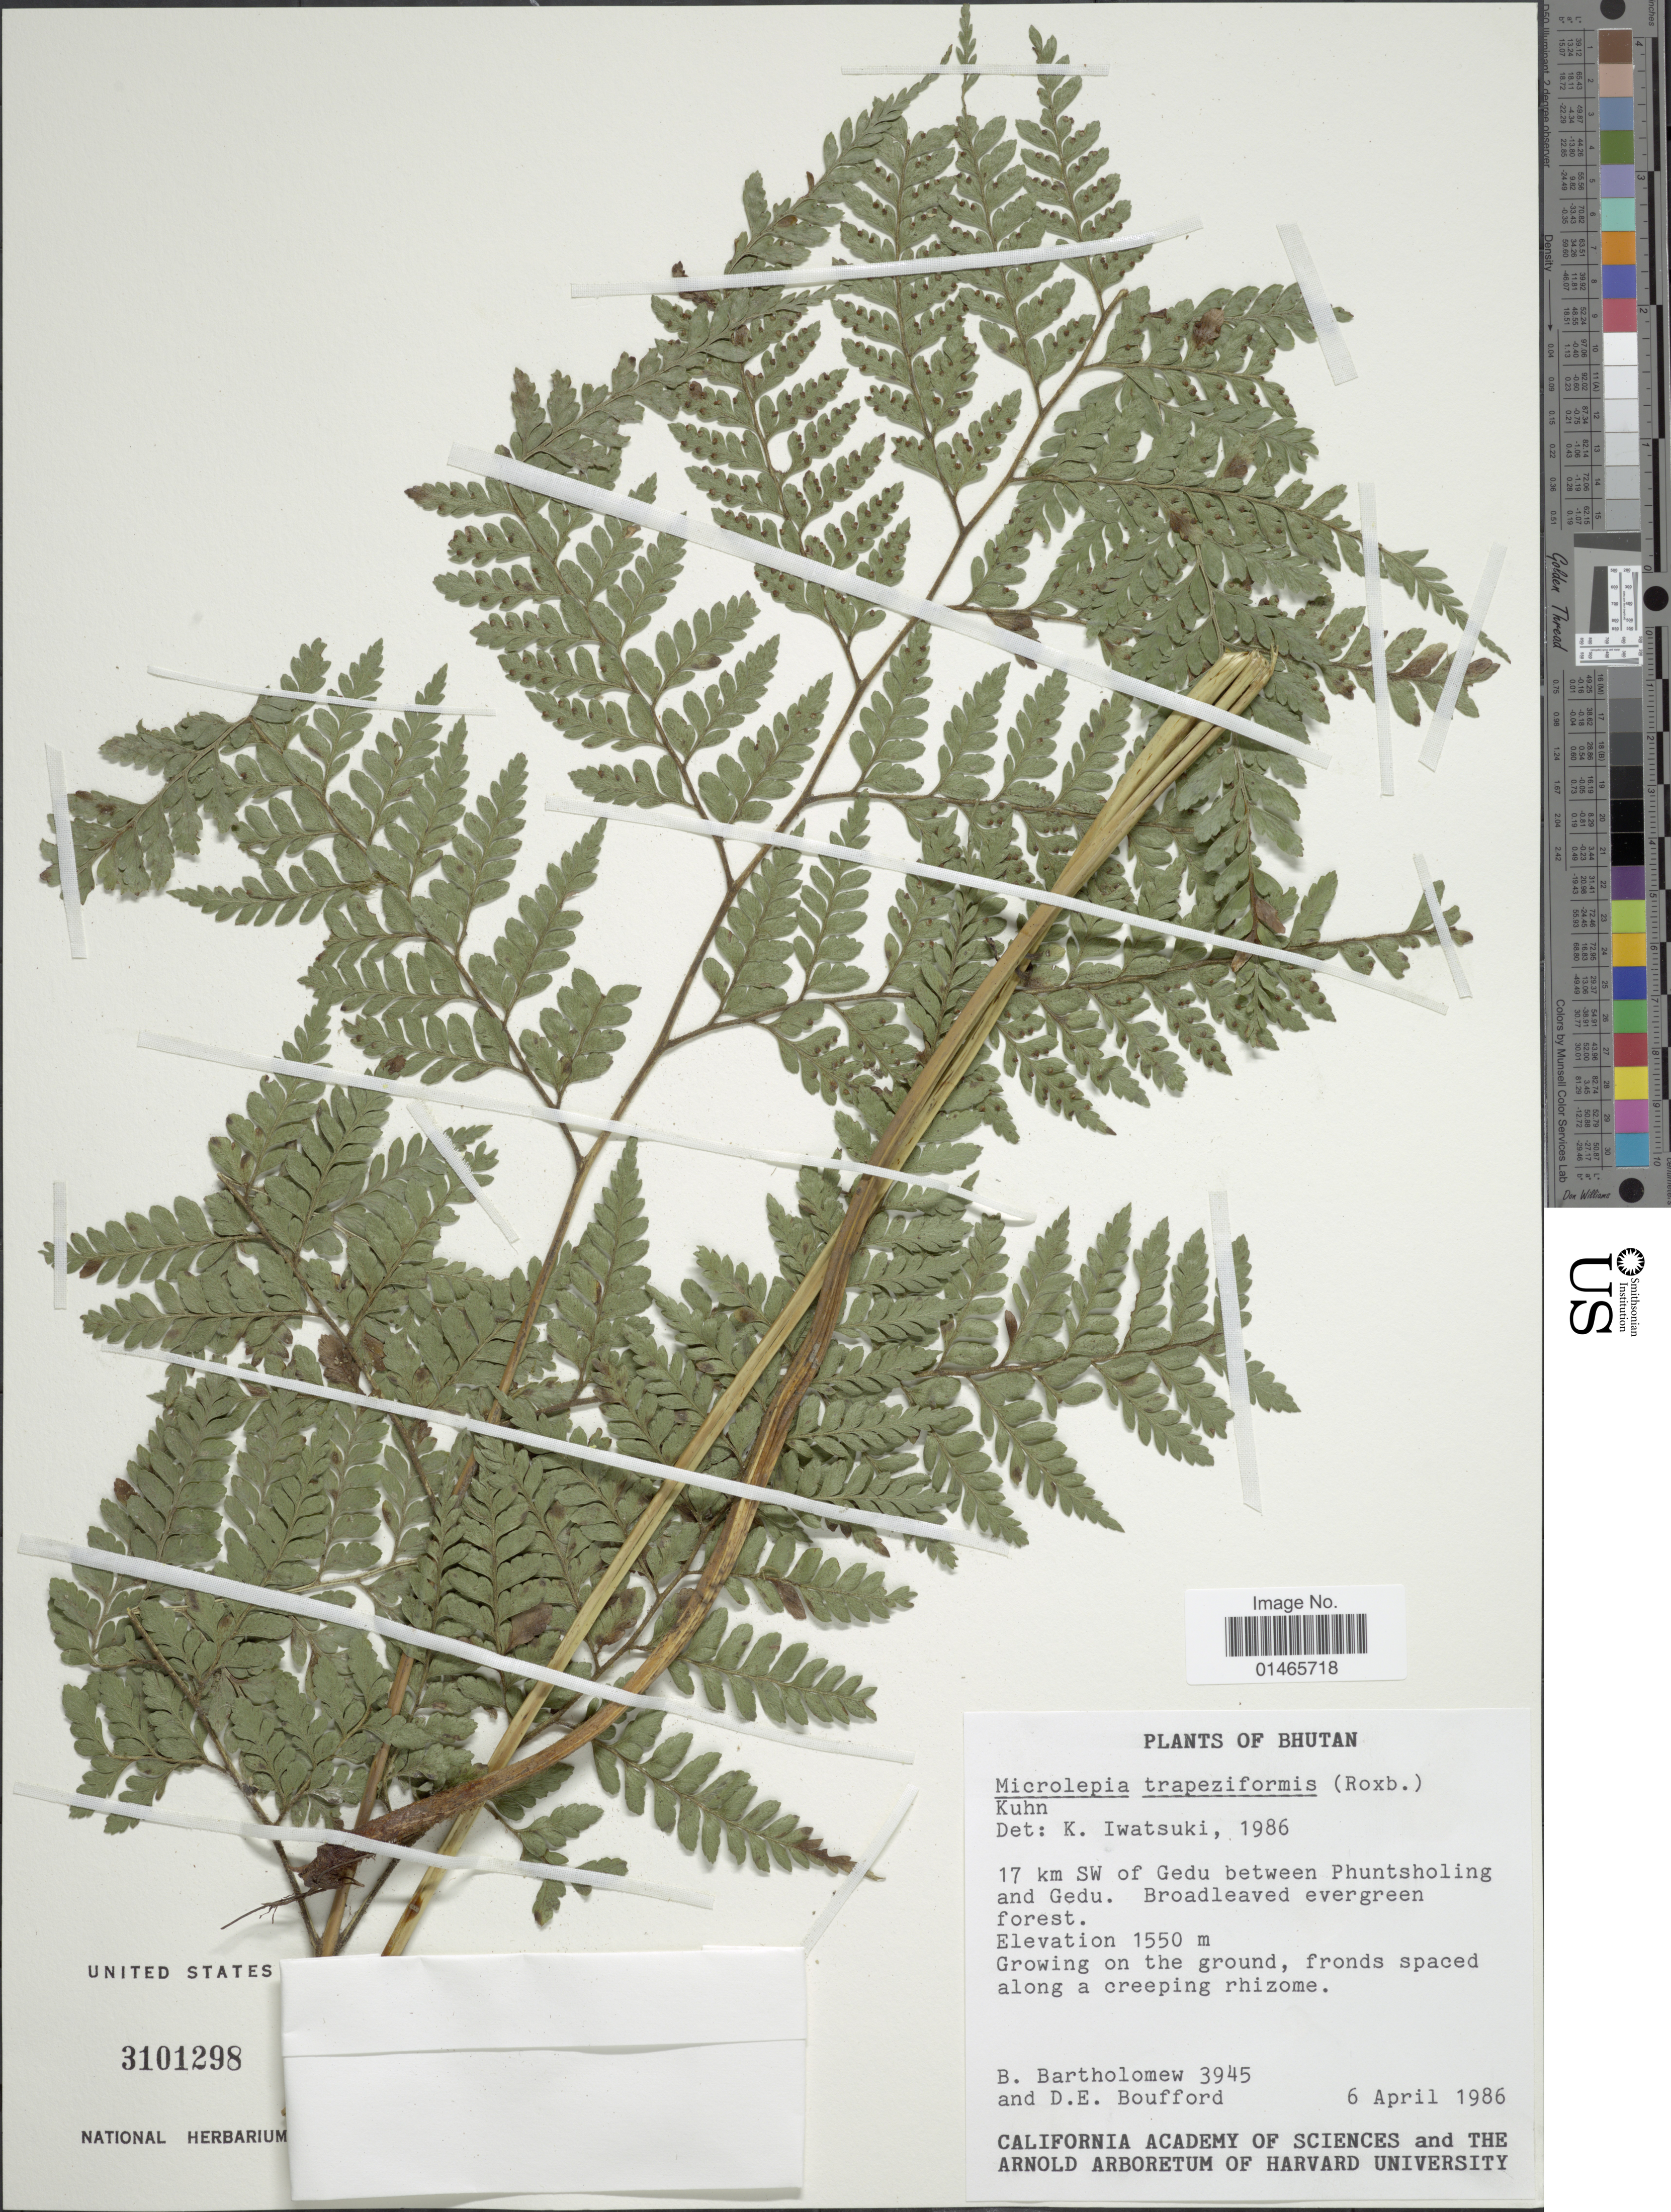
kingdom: Plantae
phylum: Tracheophyta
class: Polypodiopsida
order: Polypodiales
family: Dennstaedtiaceae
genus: Microlepia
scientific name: Microlepia rhomboidea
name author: (Wall. ex Kunze) Prantl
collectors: B. Bartholomew & D. Bouffod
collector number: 3945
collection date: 1986-04-06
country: Bhutan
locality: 17 km Sw of Gedu between Phuntsholling and Gedu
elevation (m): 1550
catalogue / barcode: US 3101298